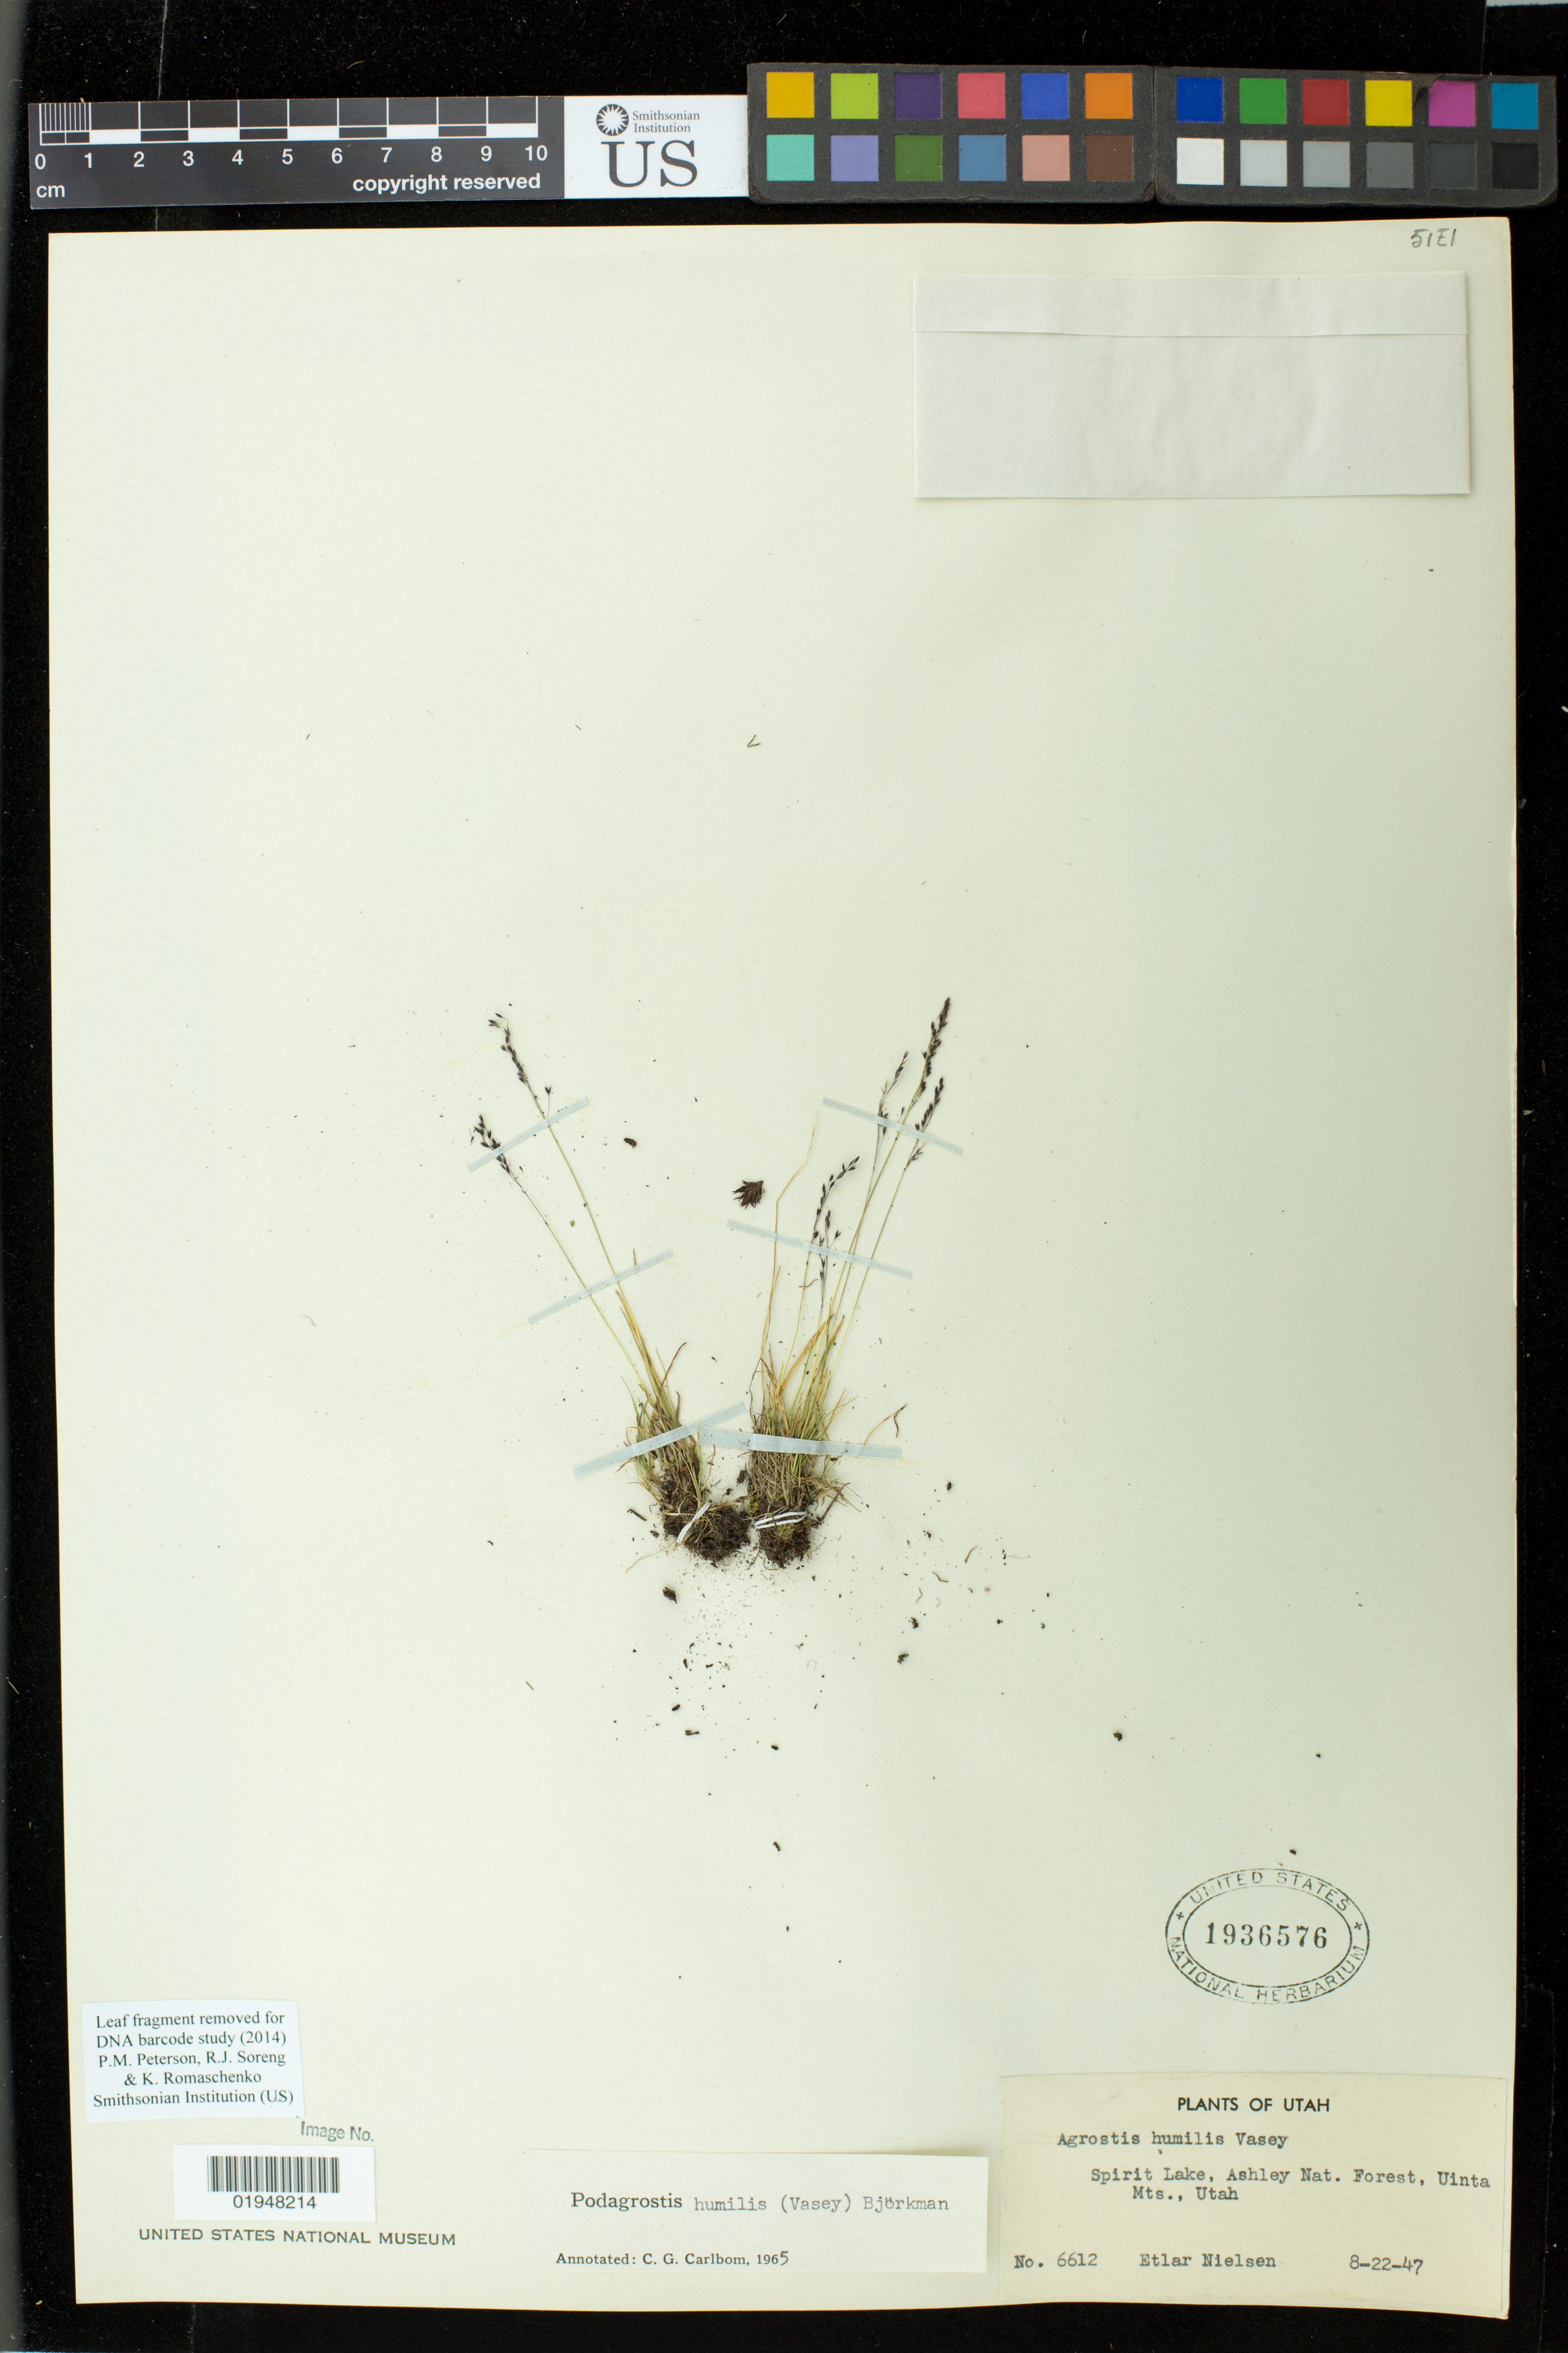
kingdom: Plantae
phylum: Tracheophyta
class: Liliopsida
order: Poales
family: Poaceae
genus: Podagrostis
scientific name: Podagrostis humilis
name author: (Vasey) Björkman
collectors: E. Nielsen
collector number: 6612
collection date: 1947-08-22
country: United States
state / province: Utah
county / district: Daggett County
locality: Spirit Lake, Ashley Nat. Forest, Uinta Mts.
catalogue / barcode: US 1936576